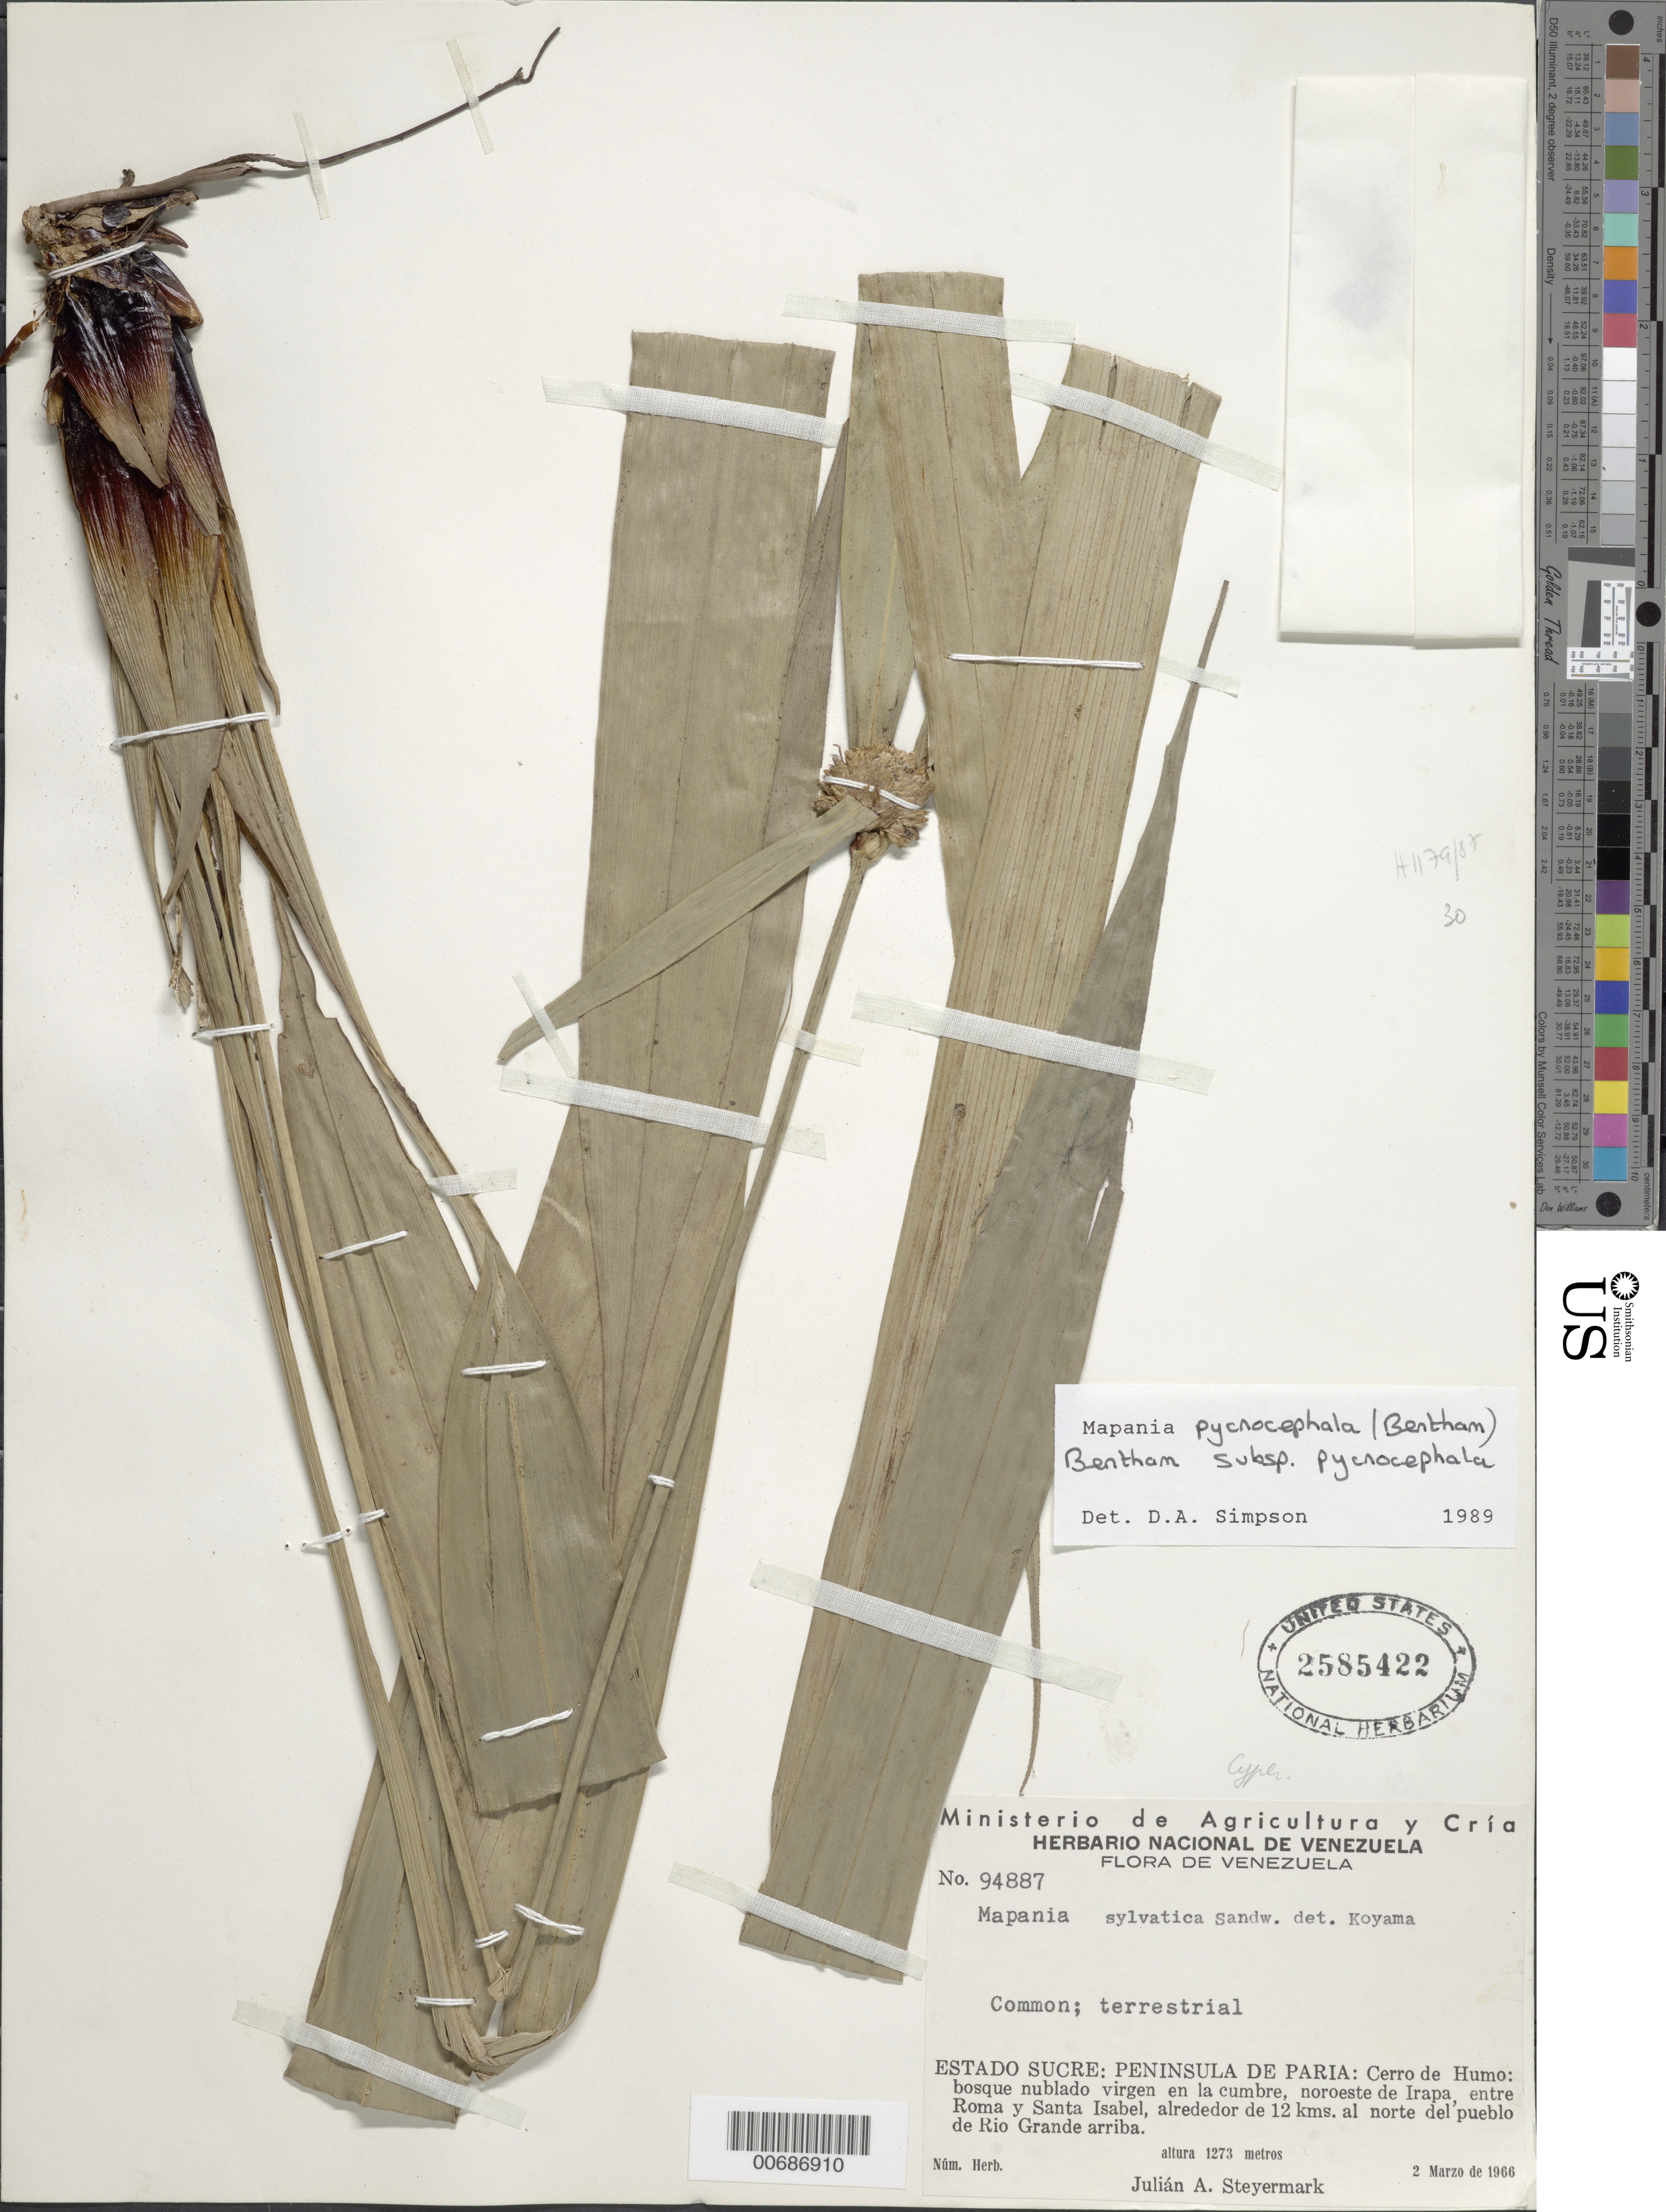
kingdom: Plantae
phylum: Tracheophyta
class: Liliopsida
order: Poales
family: Cyperaceae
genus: Mapania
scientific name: Mapania pycnocephala subsp. pycnocephala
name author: (Benth.) Benth.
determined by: Simpson, D. A.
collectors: J. Steyermark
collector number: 94887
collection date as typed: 2-Mar-66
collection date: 1966-03-02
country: Venezuela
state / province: Sucre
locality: Peninsula de Paria, Cerro de Humo, noroeste de Irapa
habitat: Bosque nublado virgen en la cumbre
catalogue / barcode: US 2585422